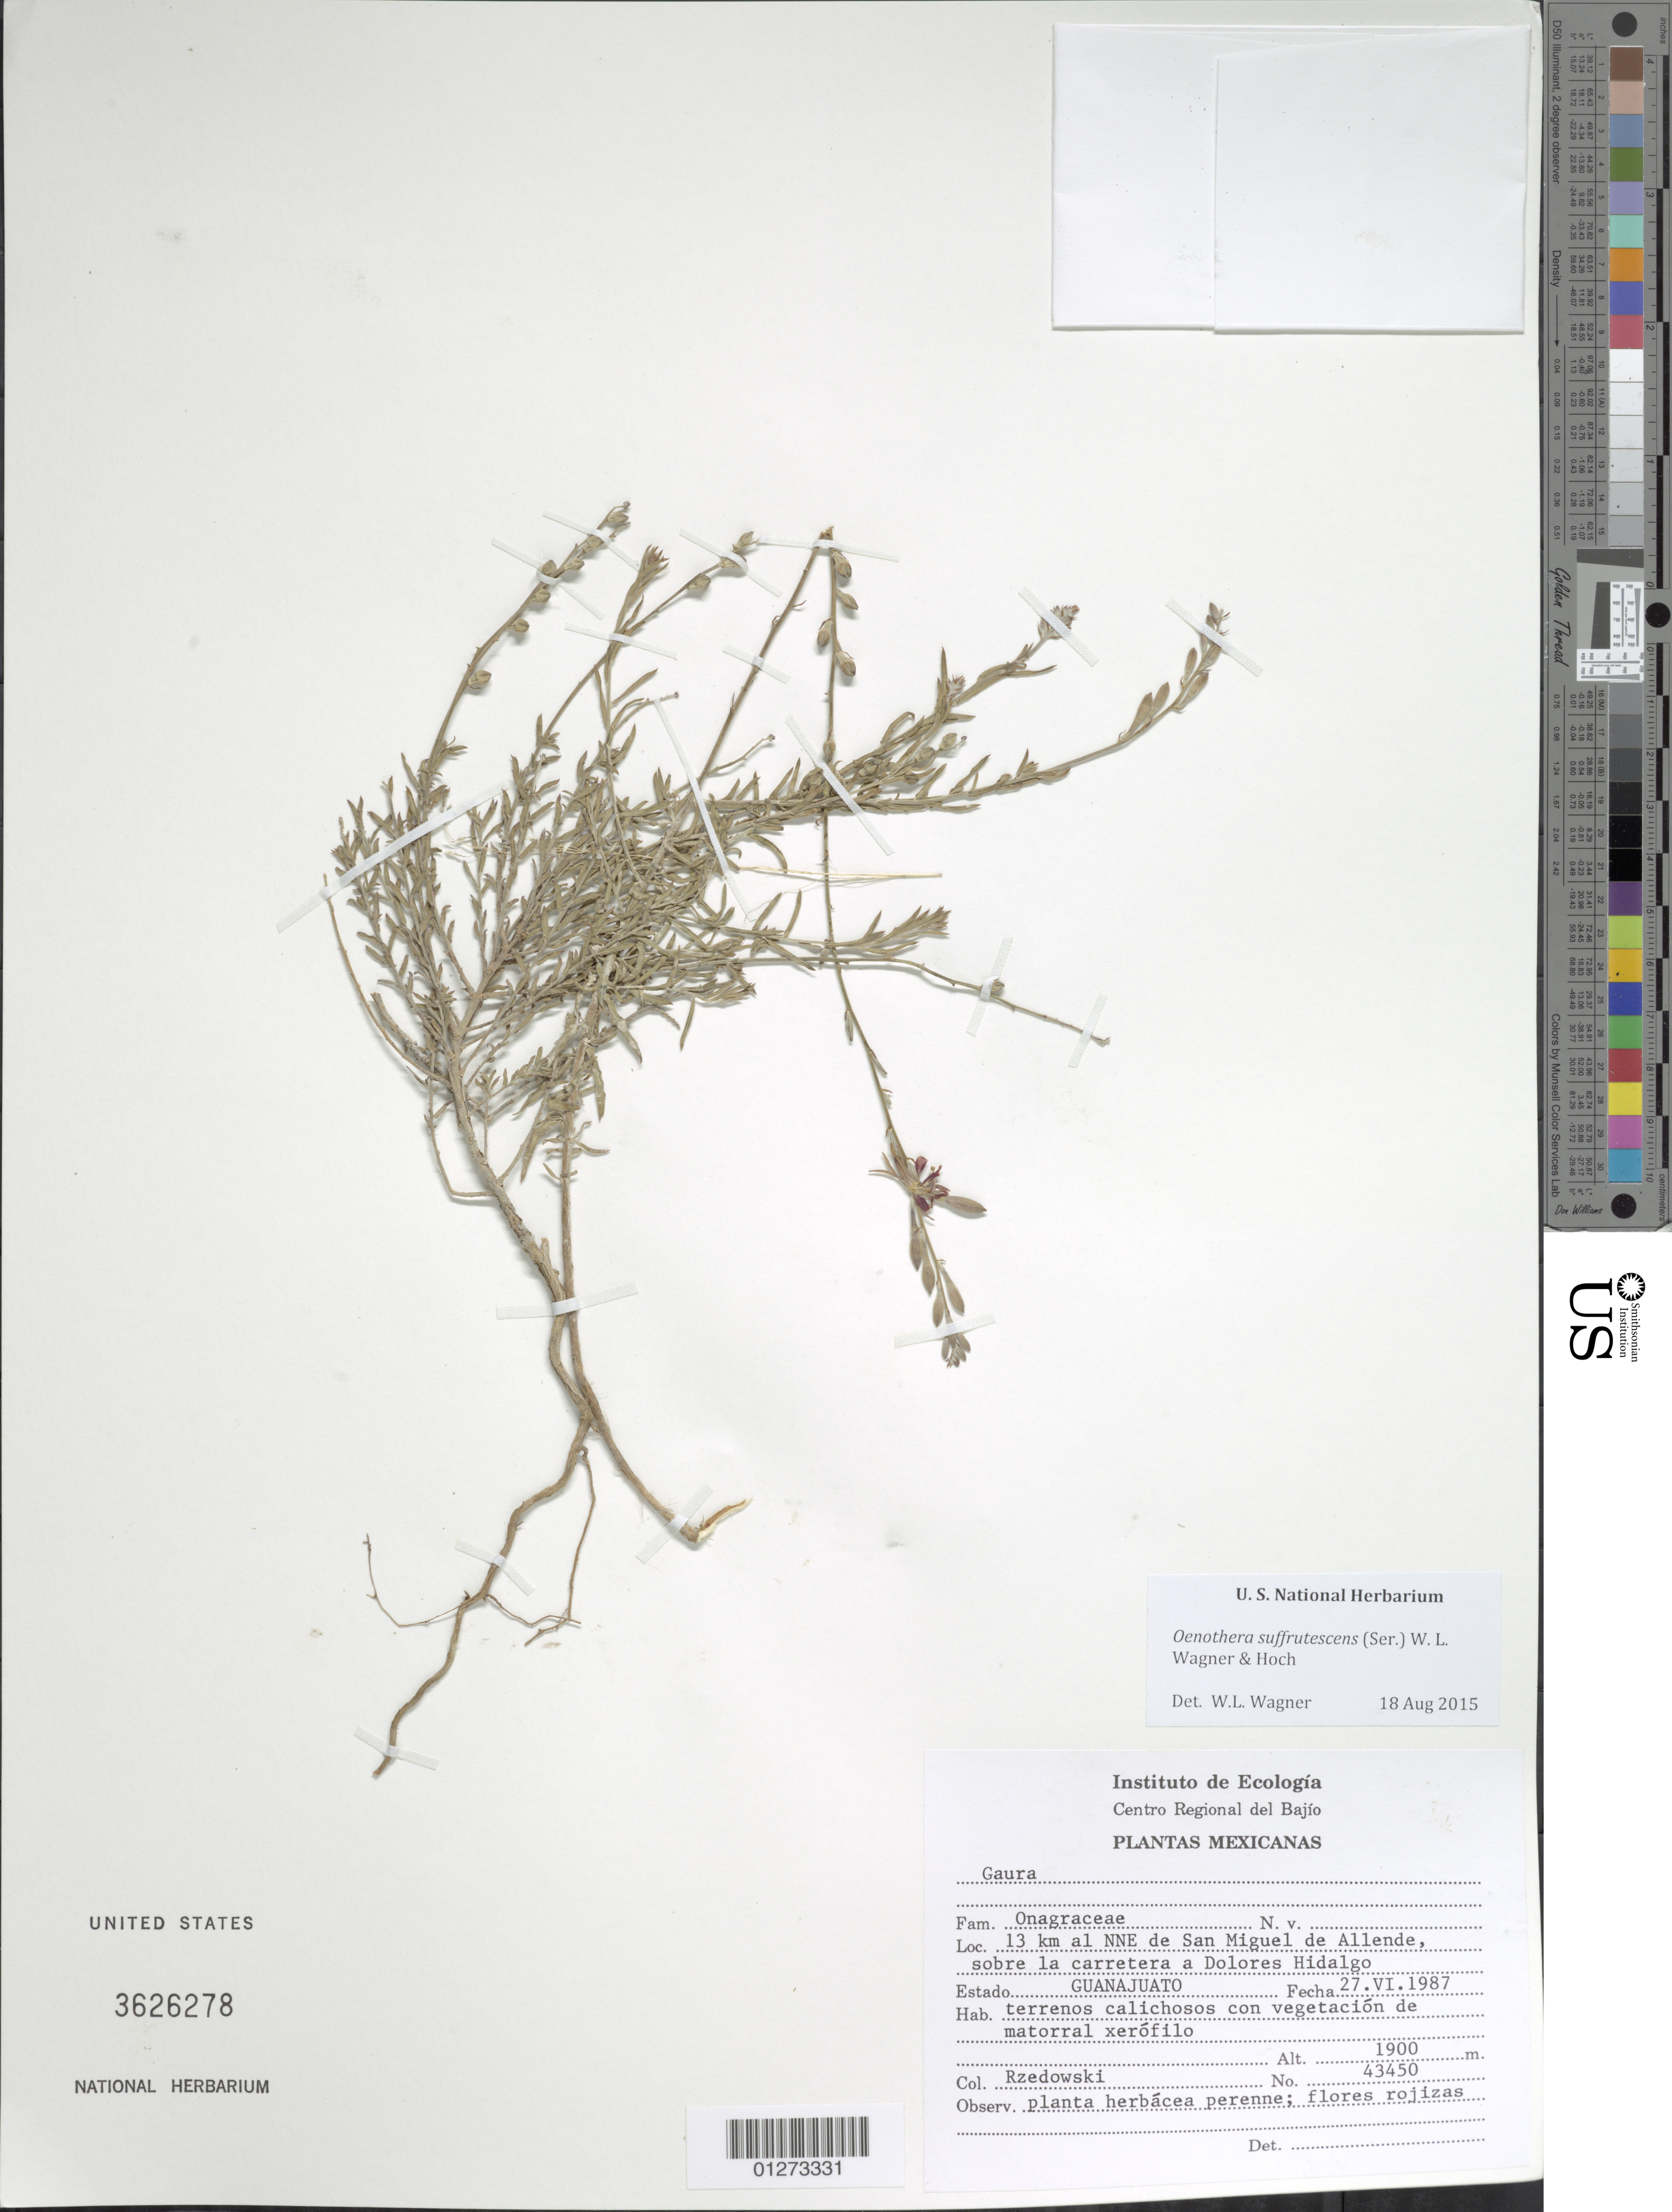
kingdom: Plantae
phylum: Tracheophyta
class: Magnoliopsida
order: Myrtales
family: Onagraceae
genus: Oenothera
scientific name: Oenothera suffrutescens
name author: (Ser.) W.L. Wagner & Hoch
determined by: Wagner, W. L., (BOT), Smithsonian Institution - National Museum of Natural History (UNITED STATES)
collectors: Rzedowski, --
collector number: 43450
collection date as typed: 27.VI.1987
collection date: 1987-06-27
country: Mexico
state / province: Guanajuato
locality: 13 km al NNE de San Miguel de Allende, sobre la carretera a Dolores Hidalgo.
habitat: Terrenos calichosos con vegetacion de matorral xerofilo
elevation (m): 1900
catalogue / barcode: US 3626278